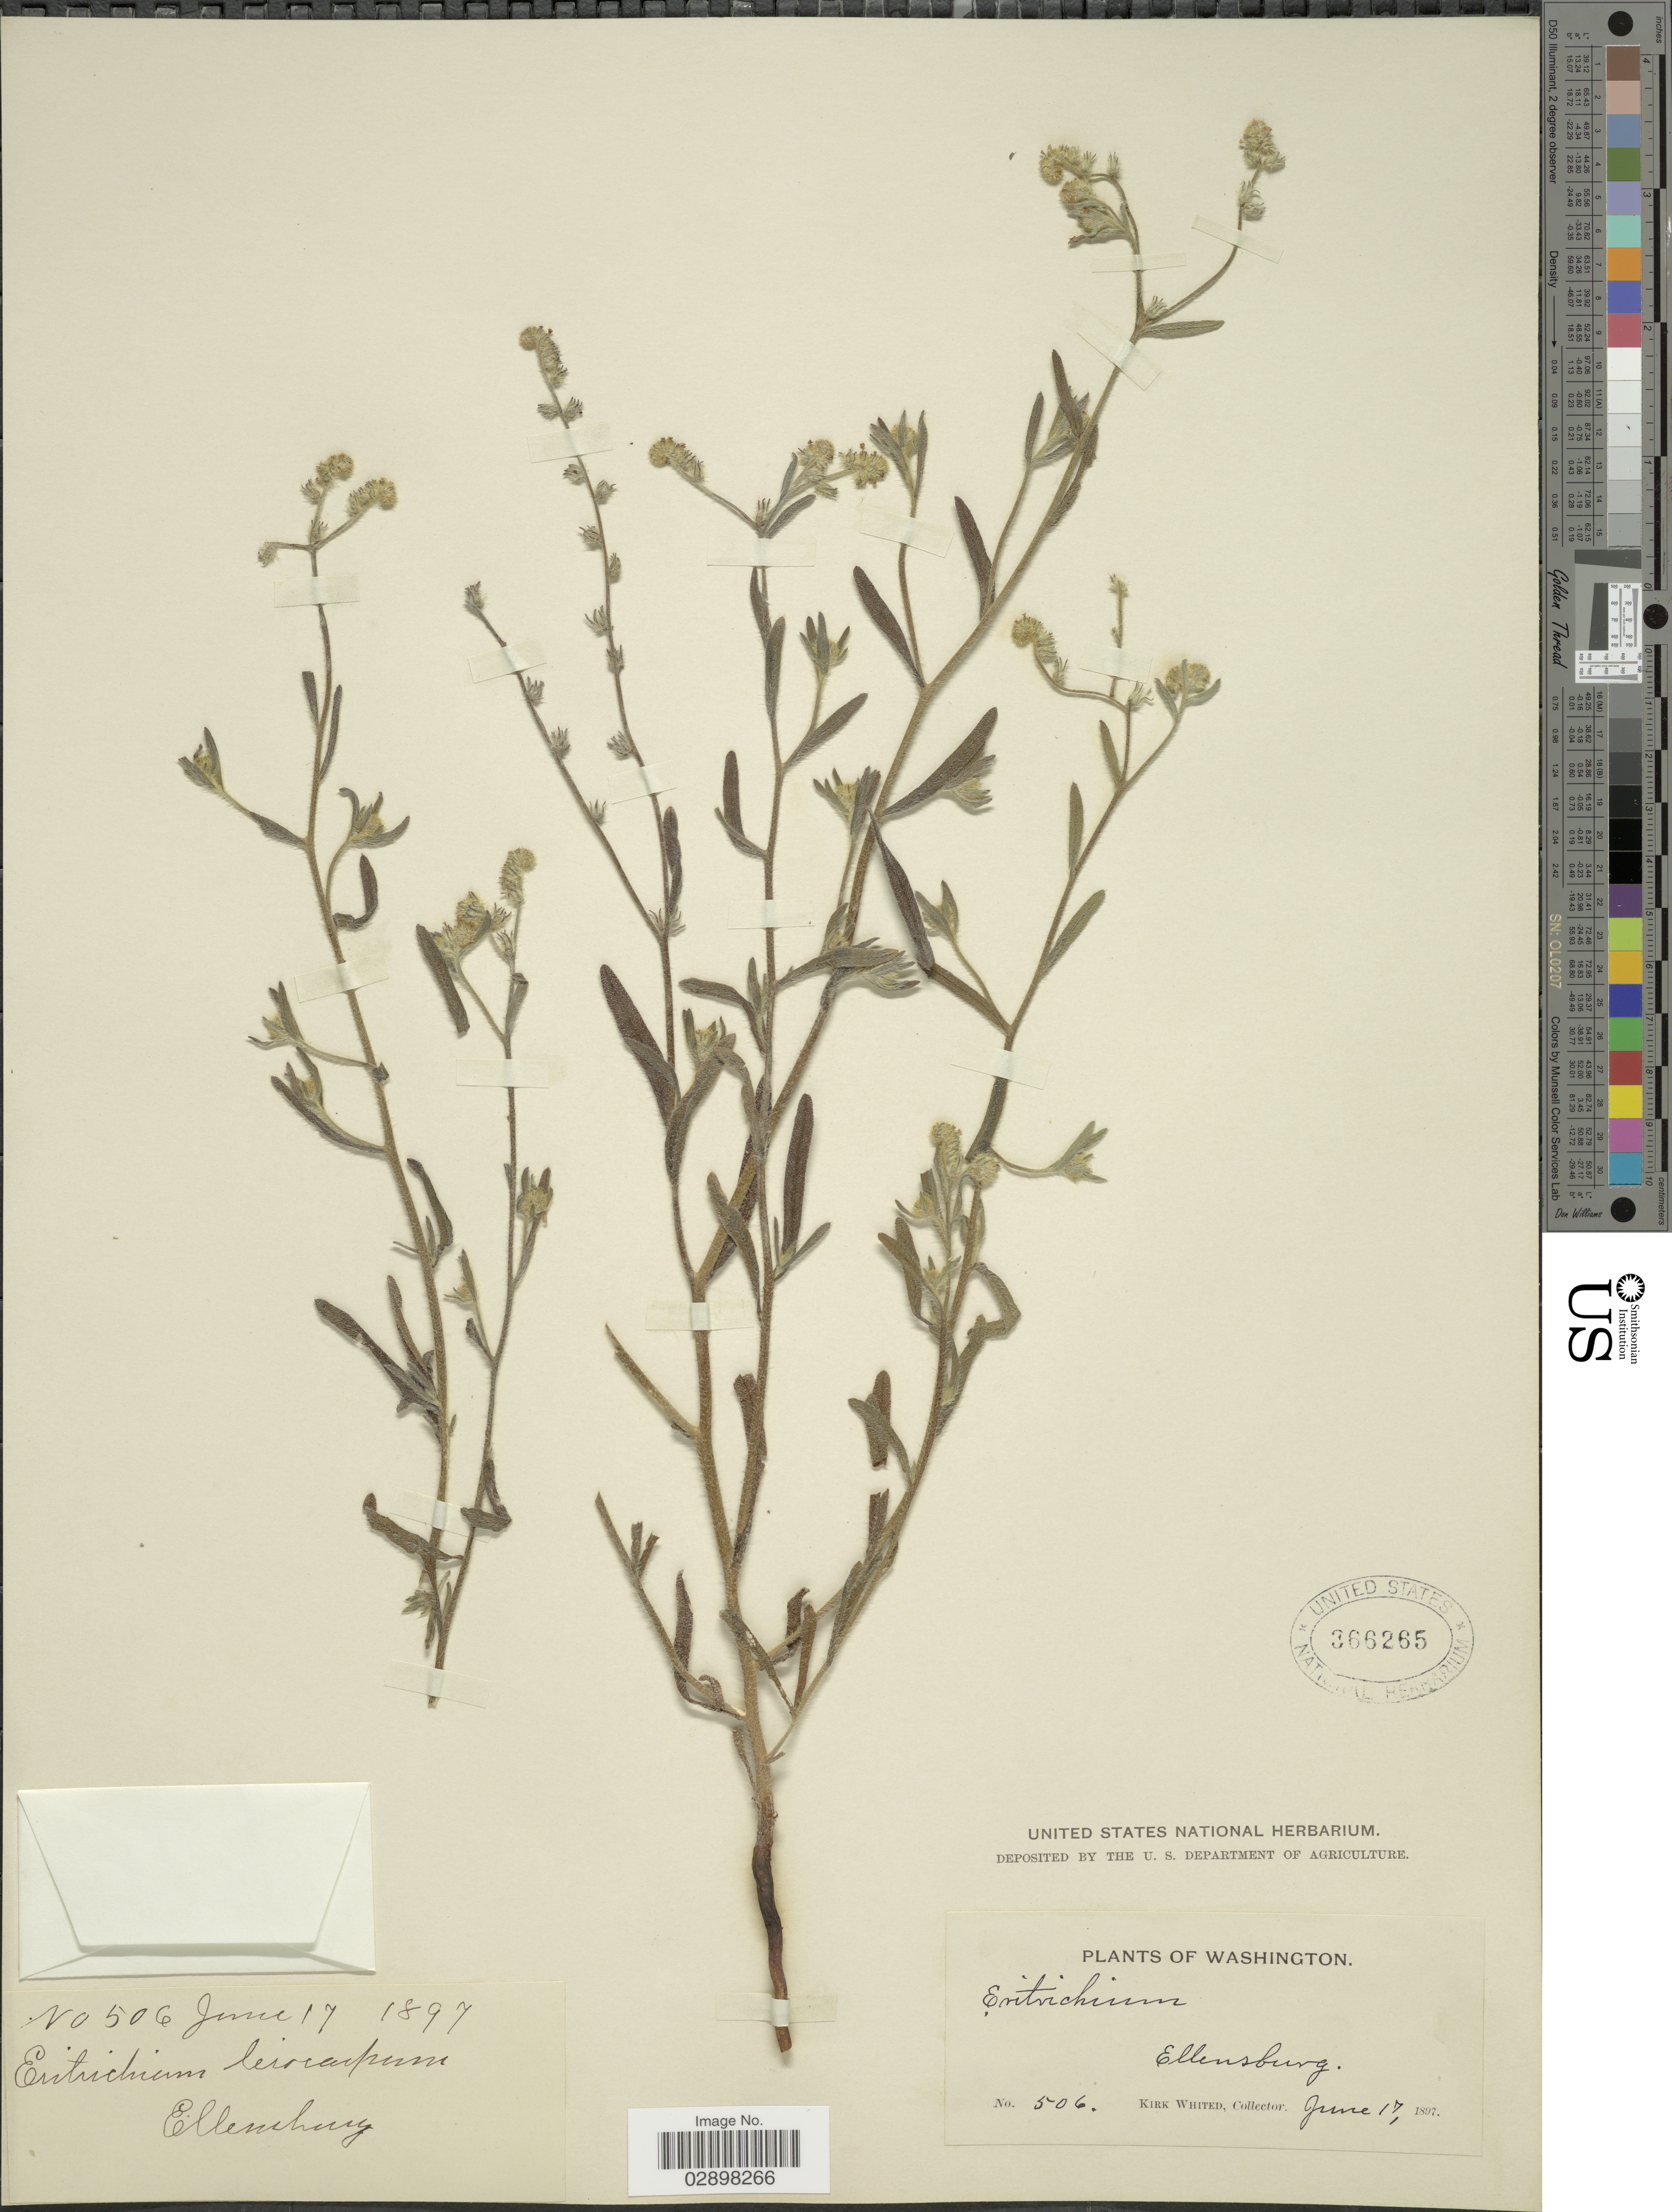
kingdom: Plantae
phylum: Tracheophyta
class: Magnoliopsida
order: Boraginales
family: Boraginaceae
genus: Cryptantha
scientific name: Cryptantha torreyana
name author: (A. Gray) S.W. Greene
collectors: K. Whited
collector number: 506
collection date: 1897-06-17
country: United States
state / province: Washington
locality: Ellenburg.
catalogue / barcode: US 366265